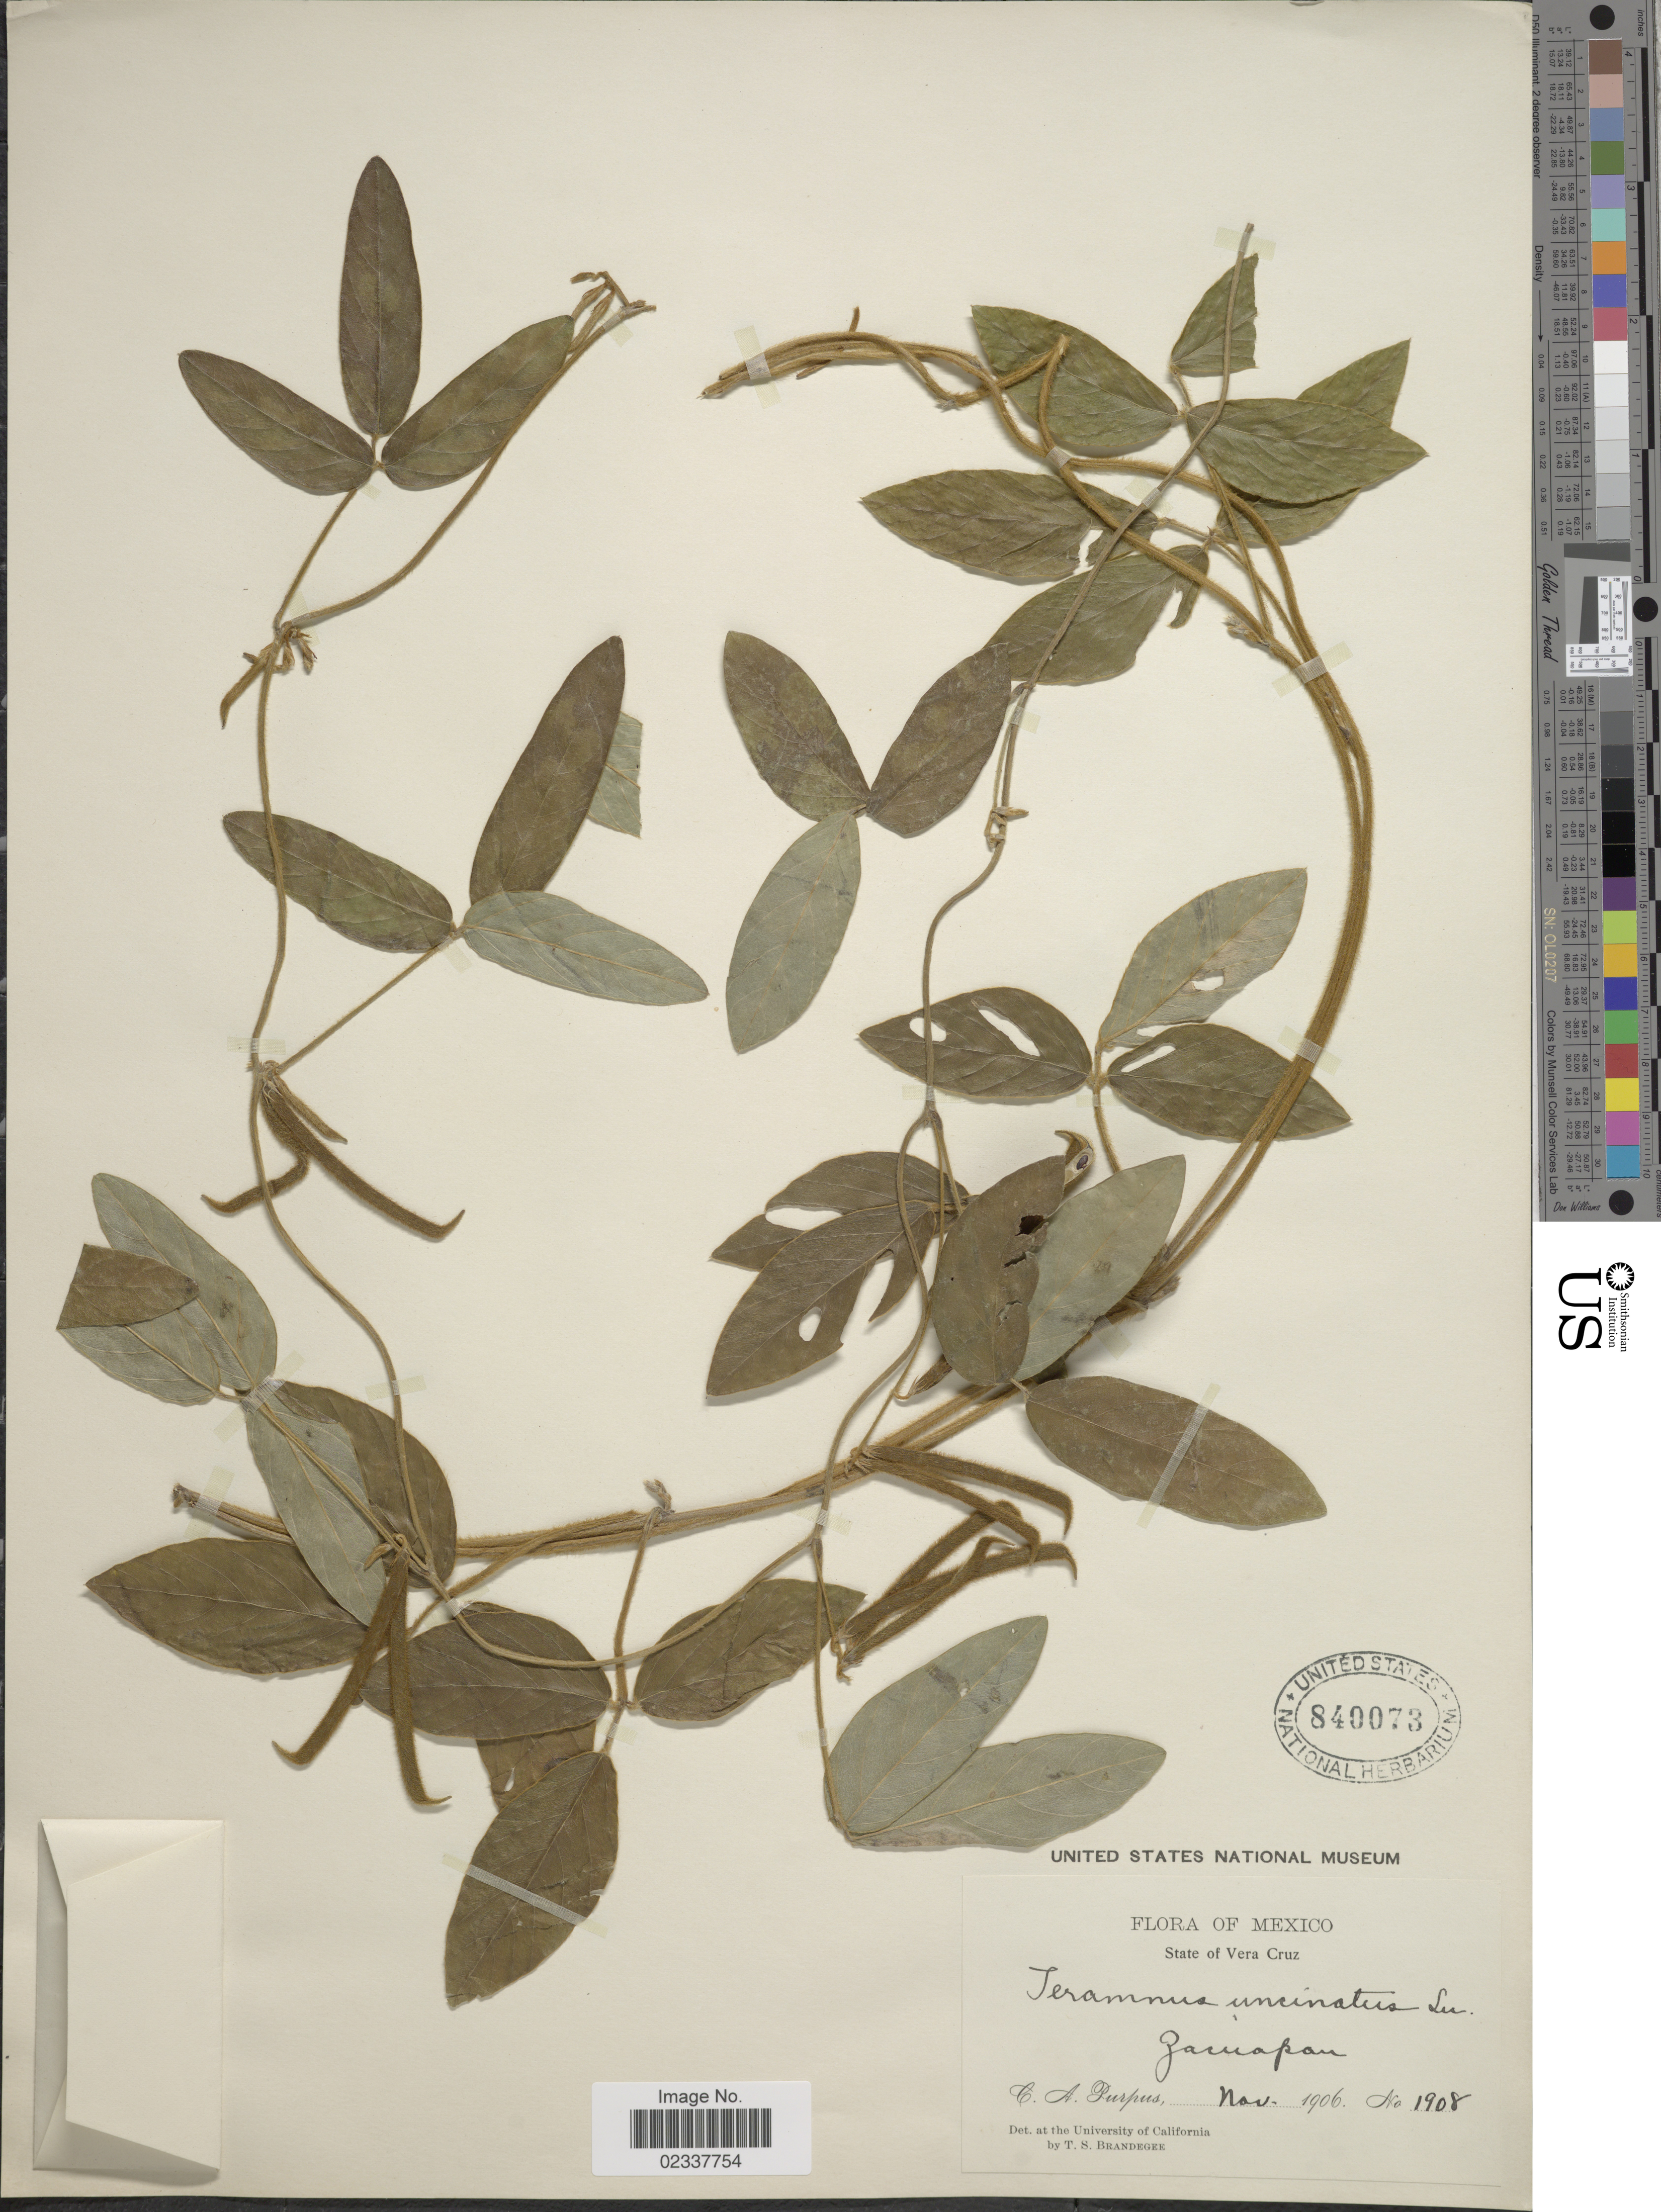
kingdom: Plantae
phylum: Tracheophyta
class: Magnoliopsida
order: Fabales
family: Fabaceae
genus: Teramnus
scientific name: Teramnus uncinatus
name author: (L.) Sw.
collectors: C. A. Purpus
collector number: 1908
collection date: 1906-11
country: Mexico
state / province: Veracruz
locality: State of Vera Cruz, Zamapan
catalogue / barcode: US 840073